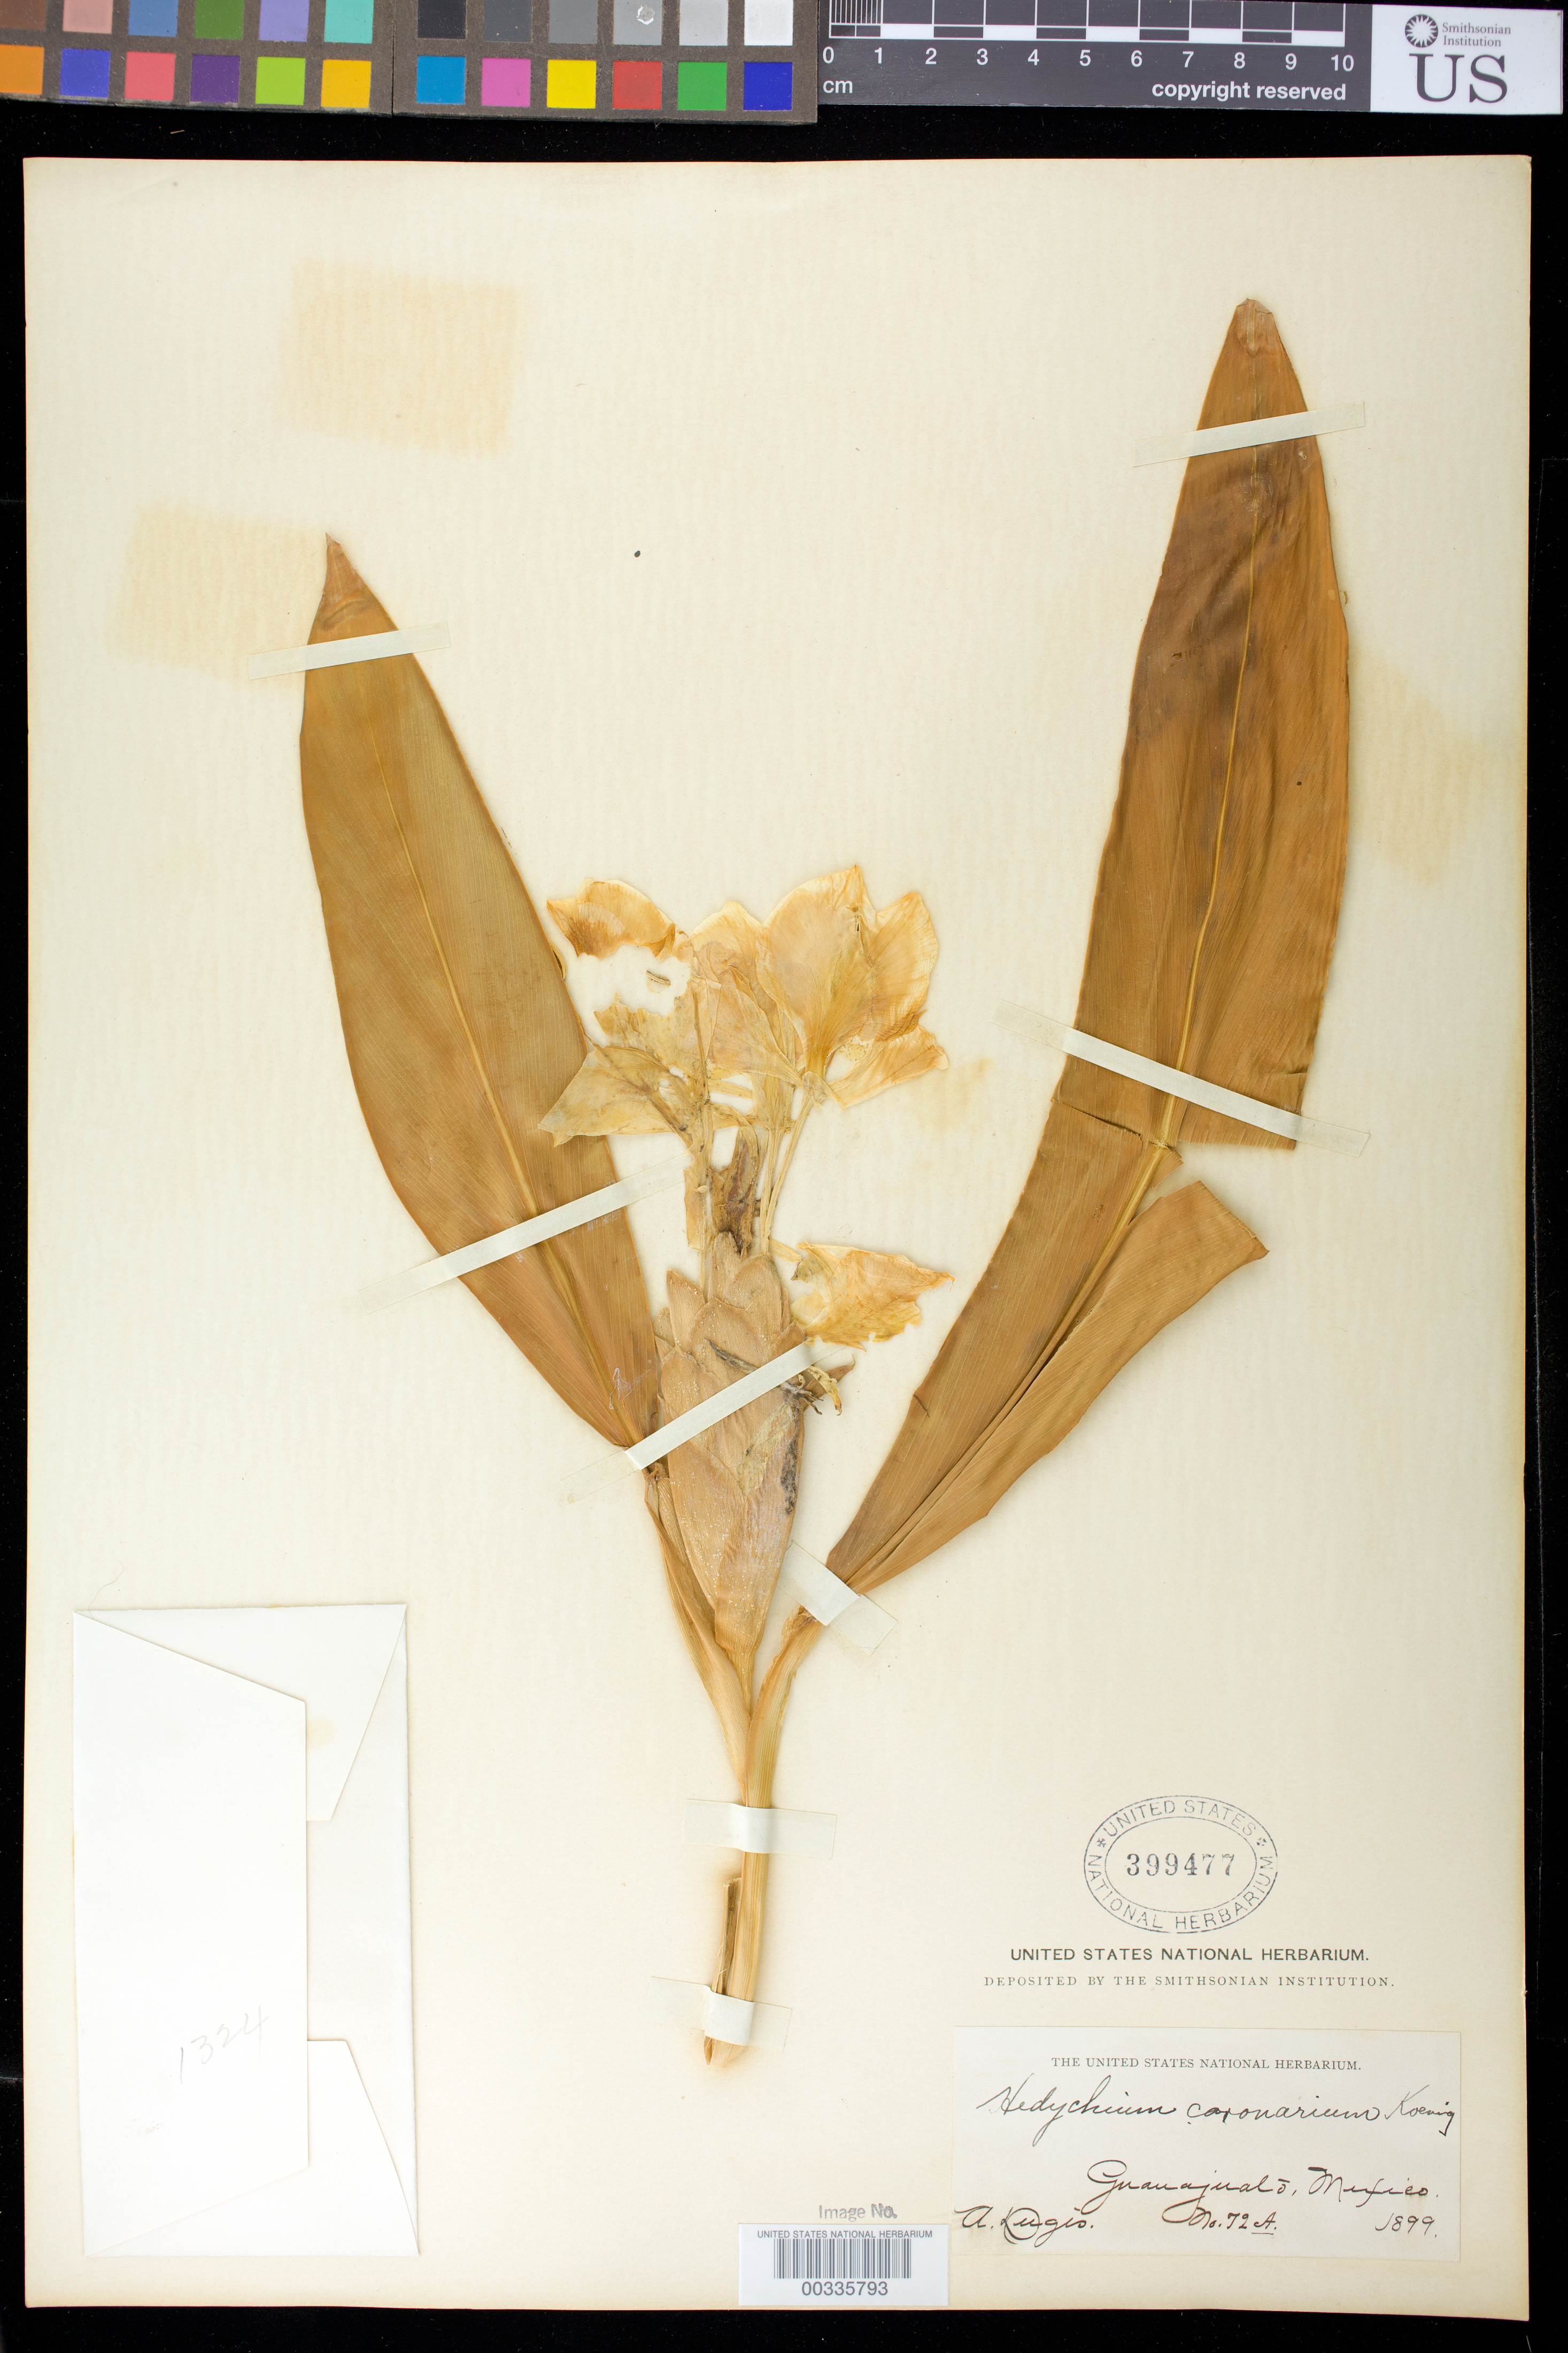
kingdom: Plantae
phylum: Tracheophyta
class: Liliopsida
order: Zingiberales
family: Zingiberaceae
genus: Hedychium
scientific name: Hedychium coronarium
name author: J. Koenig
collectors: A. Duges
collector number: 72a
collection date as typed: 1899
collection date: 1899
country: Mexico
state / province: Guanajuato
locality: Guanajuato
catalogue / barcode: US 399477